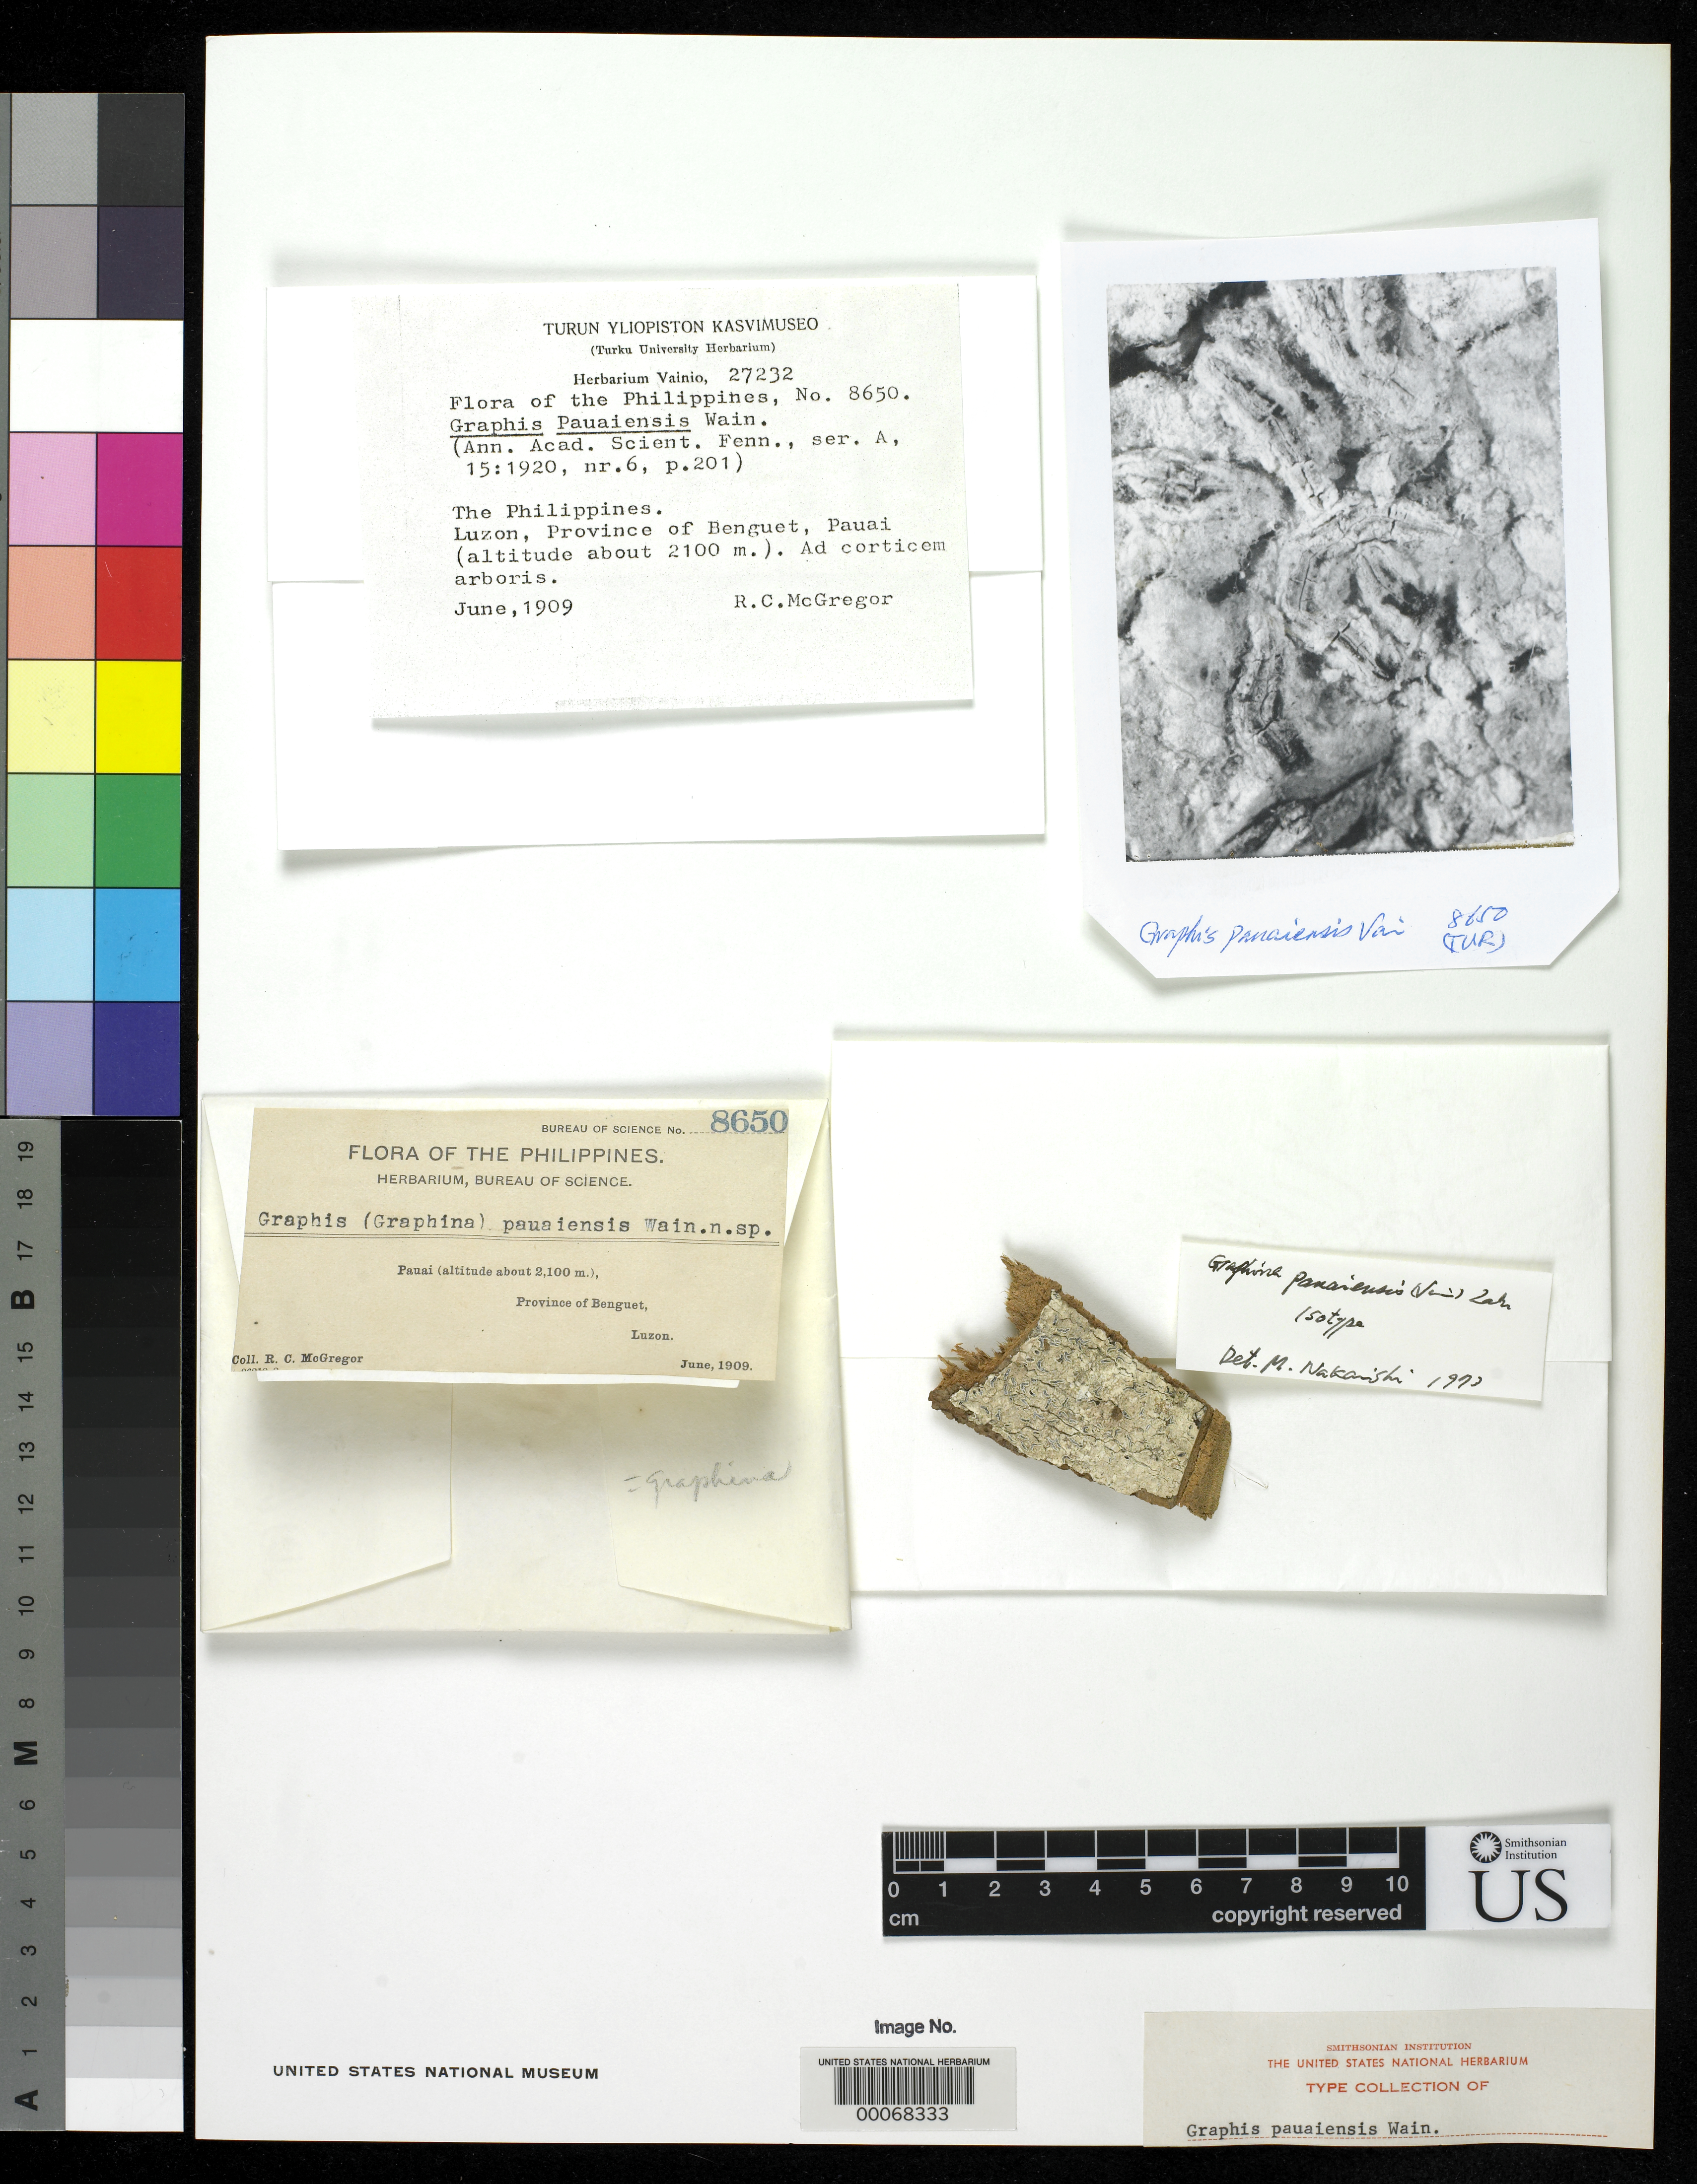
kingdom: Fungi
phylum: Ascomycota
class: Lecanoromycetes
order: Ostropales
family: Graphidaceae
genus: Graphis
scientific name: Graphis pauaiensis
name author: Vain.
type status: Isotype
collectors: R. C. McGregor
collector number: Bur. Sci. 8650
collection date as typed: Jun 1909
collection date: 1909-06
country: Philippines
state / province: Cordillera (Administrative Region)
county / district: Benguet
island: Luzon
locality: Pauai.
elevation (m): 2100